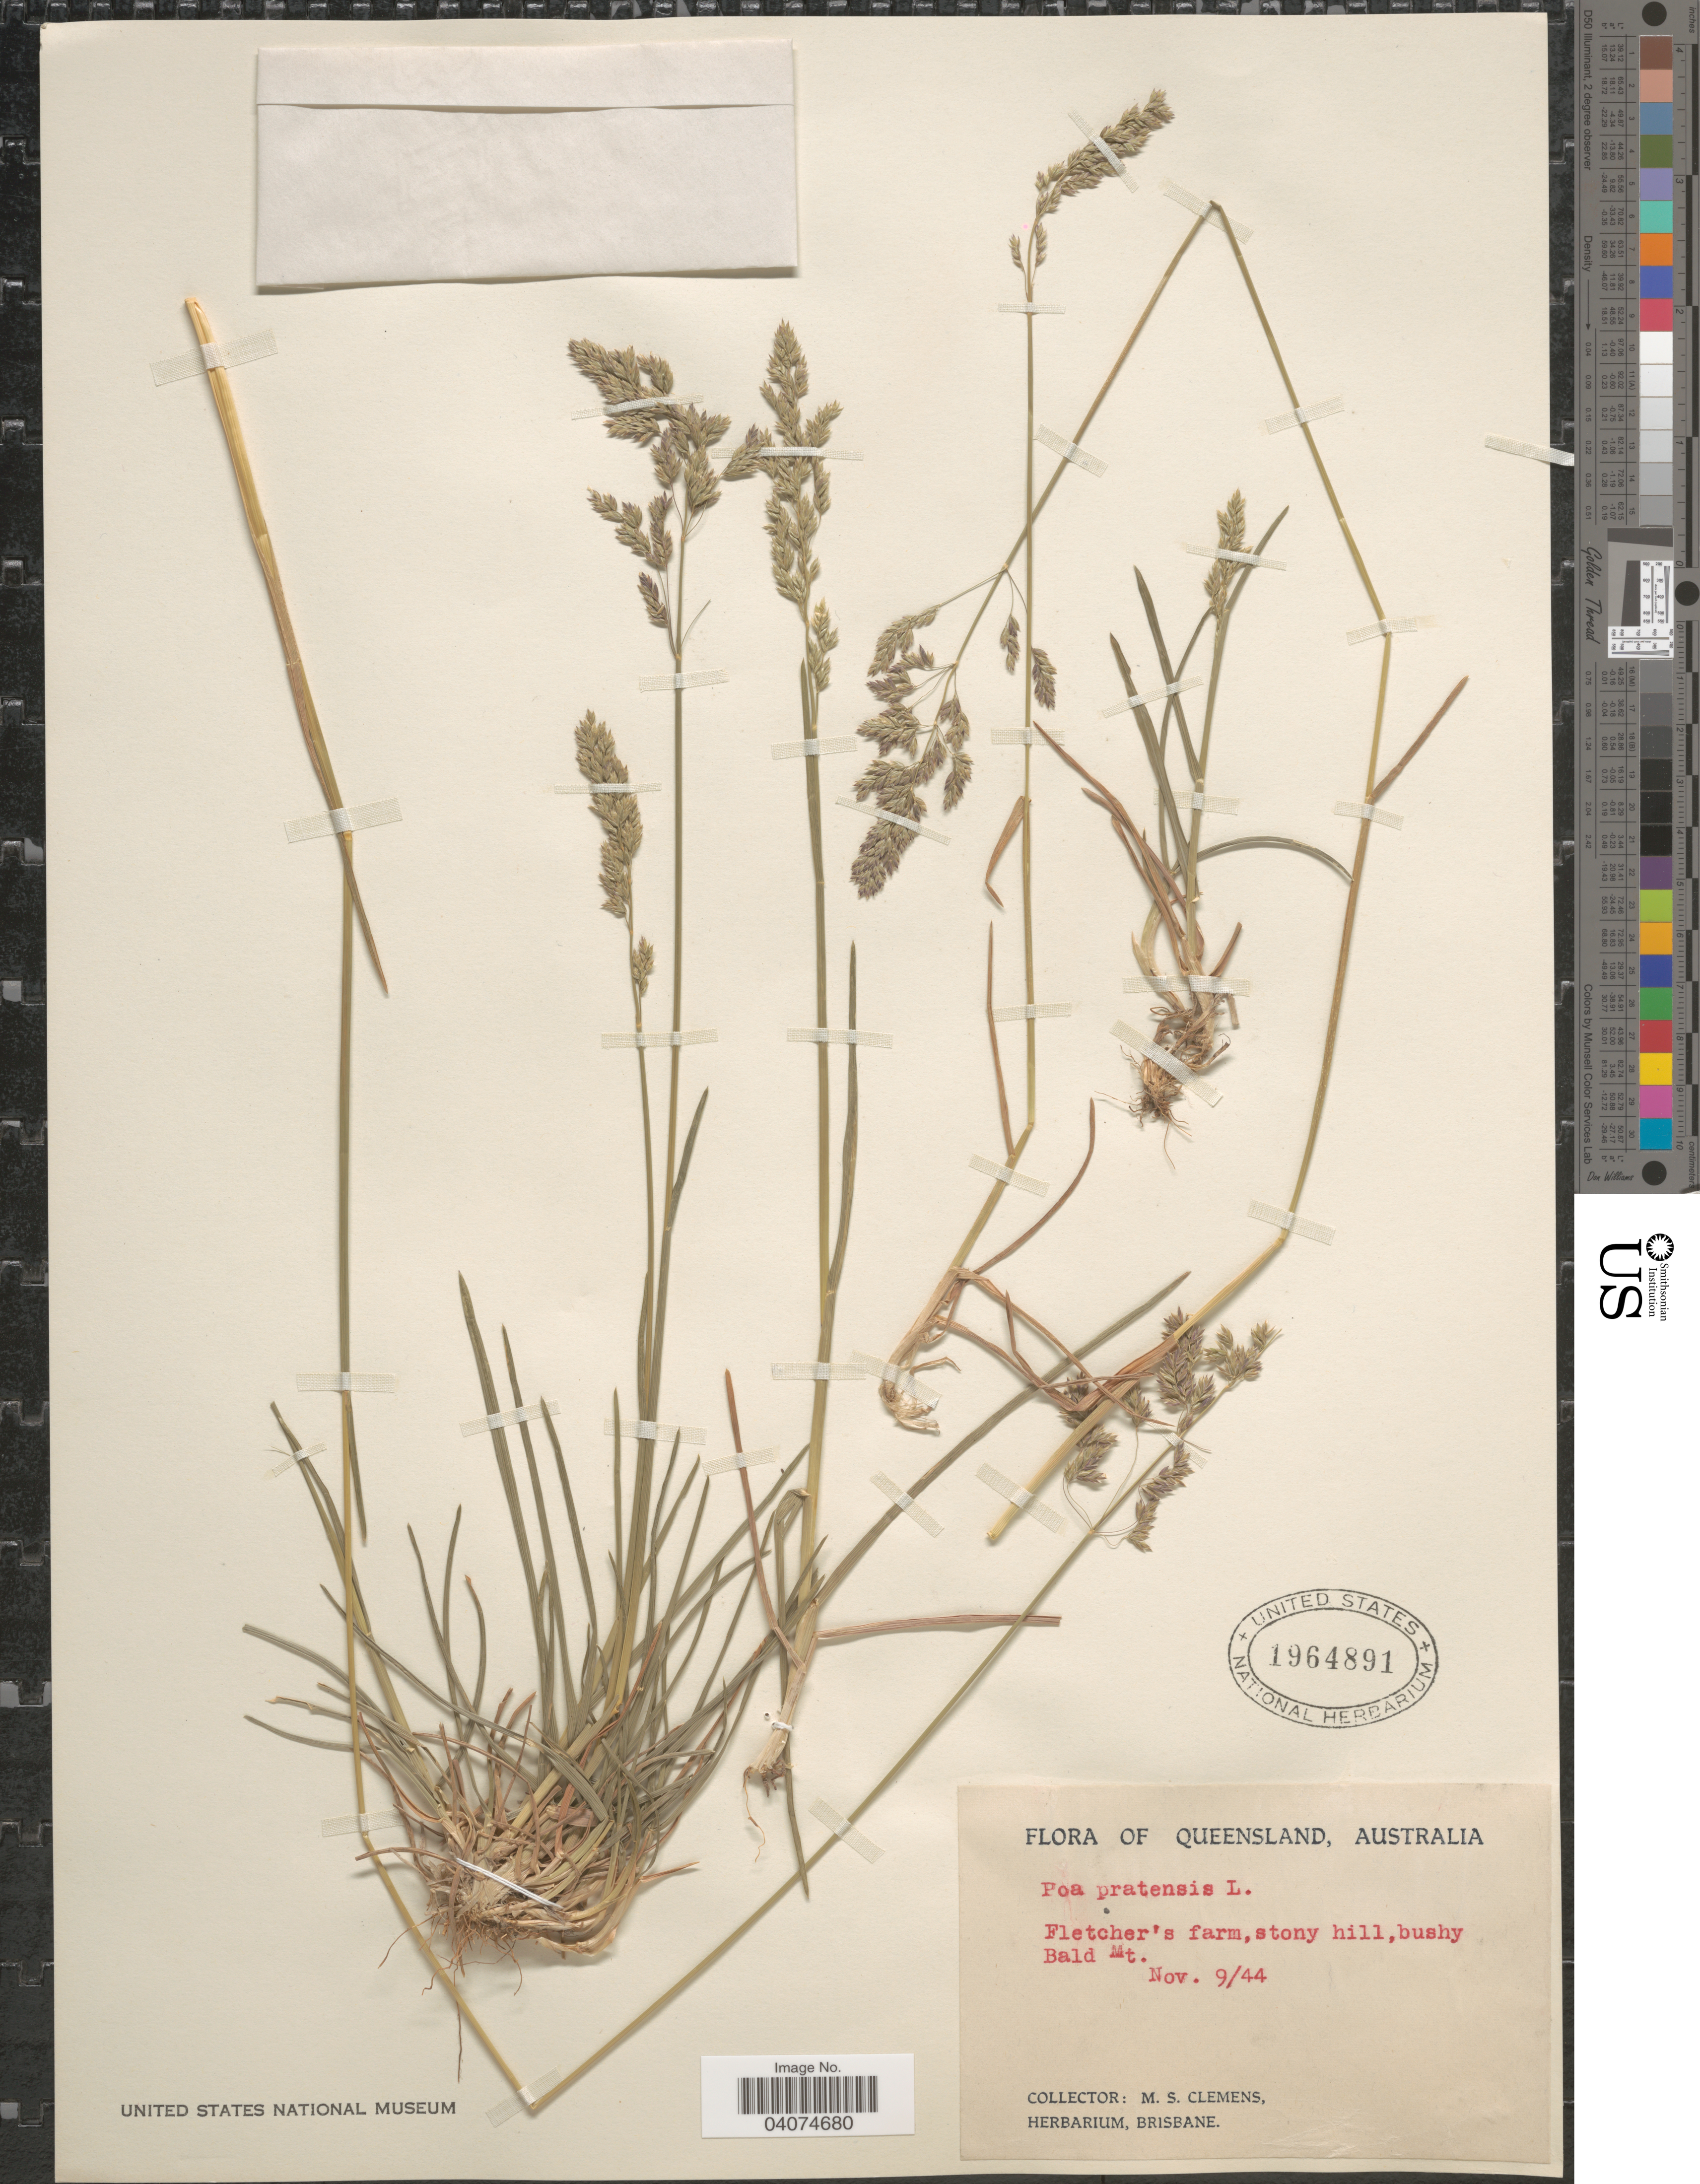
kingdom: Plantae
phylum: Tracheophyta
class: Liliopsida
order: Poales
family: Poaceae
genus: Poa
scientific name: Poa pubinervis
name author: (Vickery) S.W.L. Jacobs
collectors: M. S. Clemens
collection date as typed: Transcribed d/m/y: 9/11/44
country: Australia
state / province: Queensland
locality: Fletcher's farm, stony hill, bushy Bald Mt.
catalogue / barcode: US 1964891